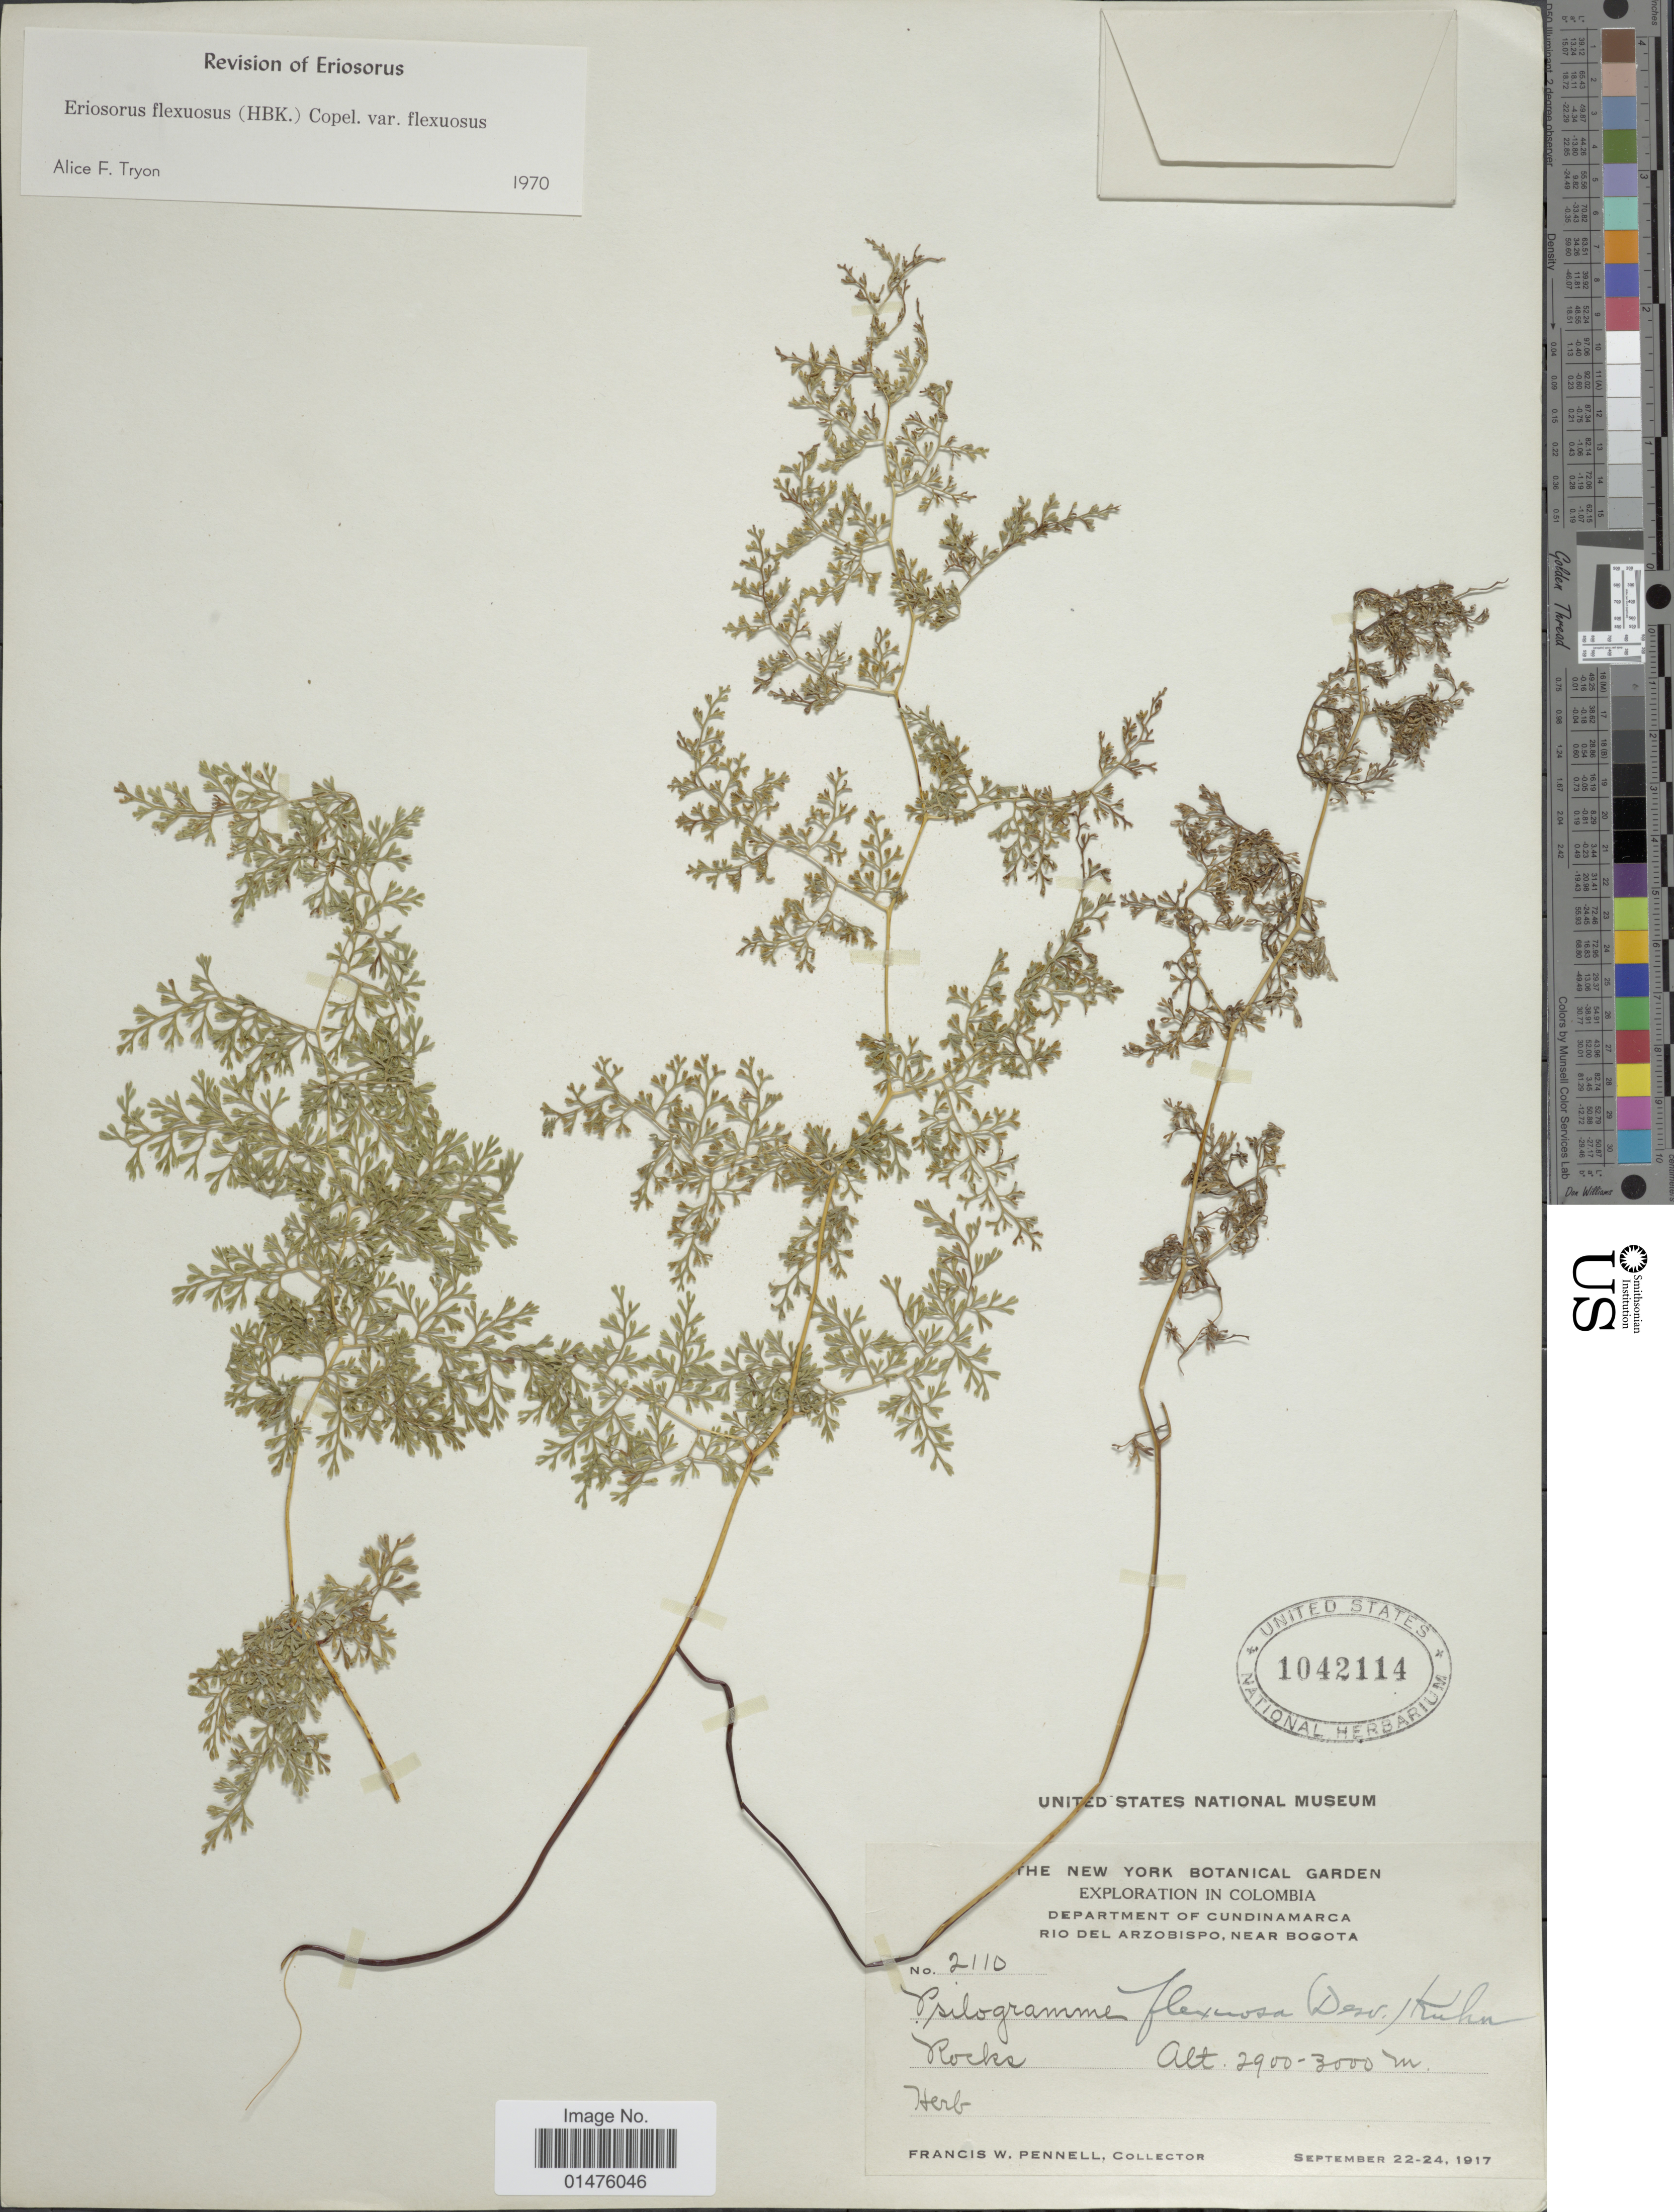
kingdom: Plantae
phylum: Tracheophyta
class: Polypodiopsida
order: Polypodiales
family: Pteridaceae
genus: Jamesonia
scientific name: Jamesonia flexuosa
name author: (Humb. & Bonpl.) Christenh.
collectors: F. W. Pennell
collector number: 2110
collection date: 1917-09-22/1917-09-24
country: Colombia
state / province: Cundinamarca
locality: Department of Cundinamarca, Rio del Arzobispo, near Bogota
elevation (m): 2900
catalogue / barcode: US 1042114